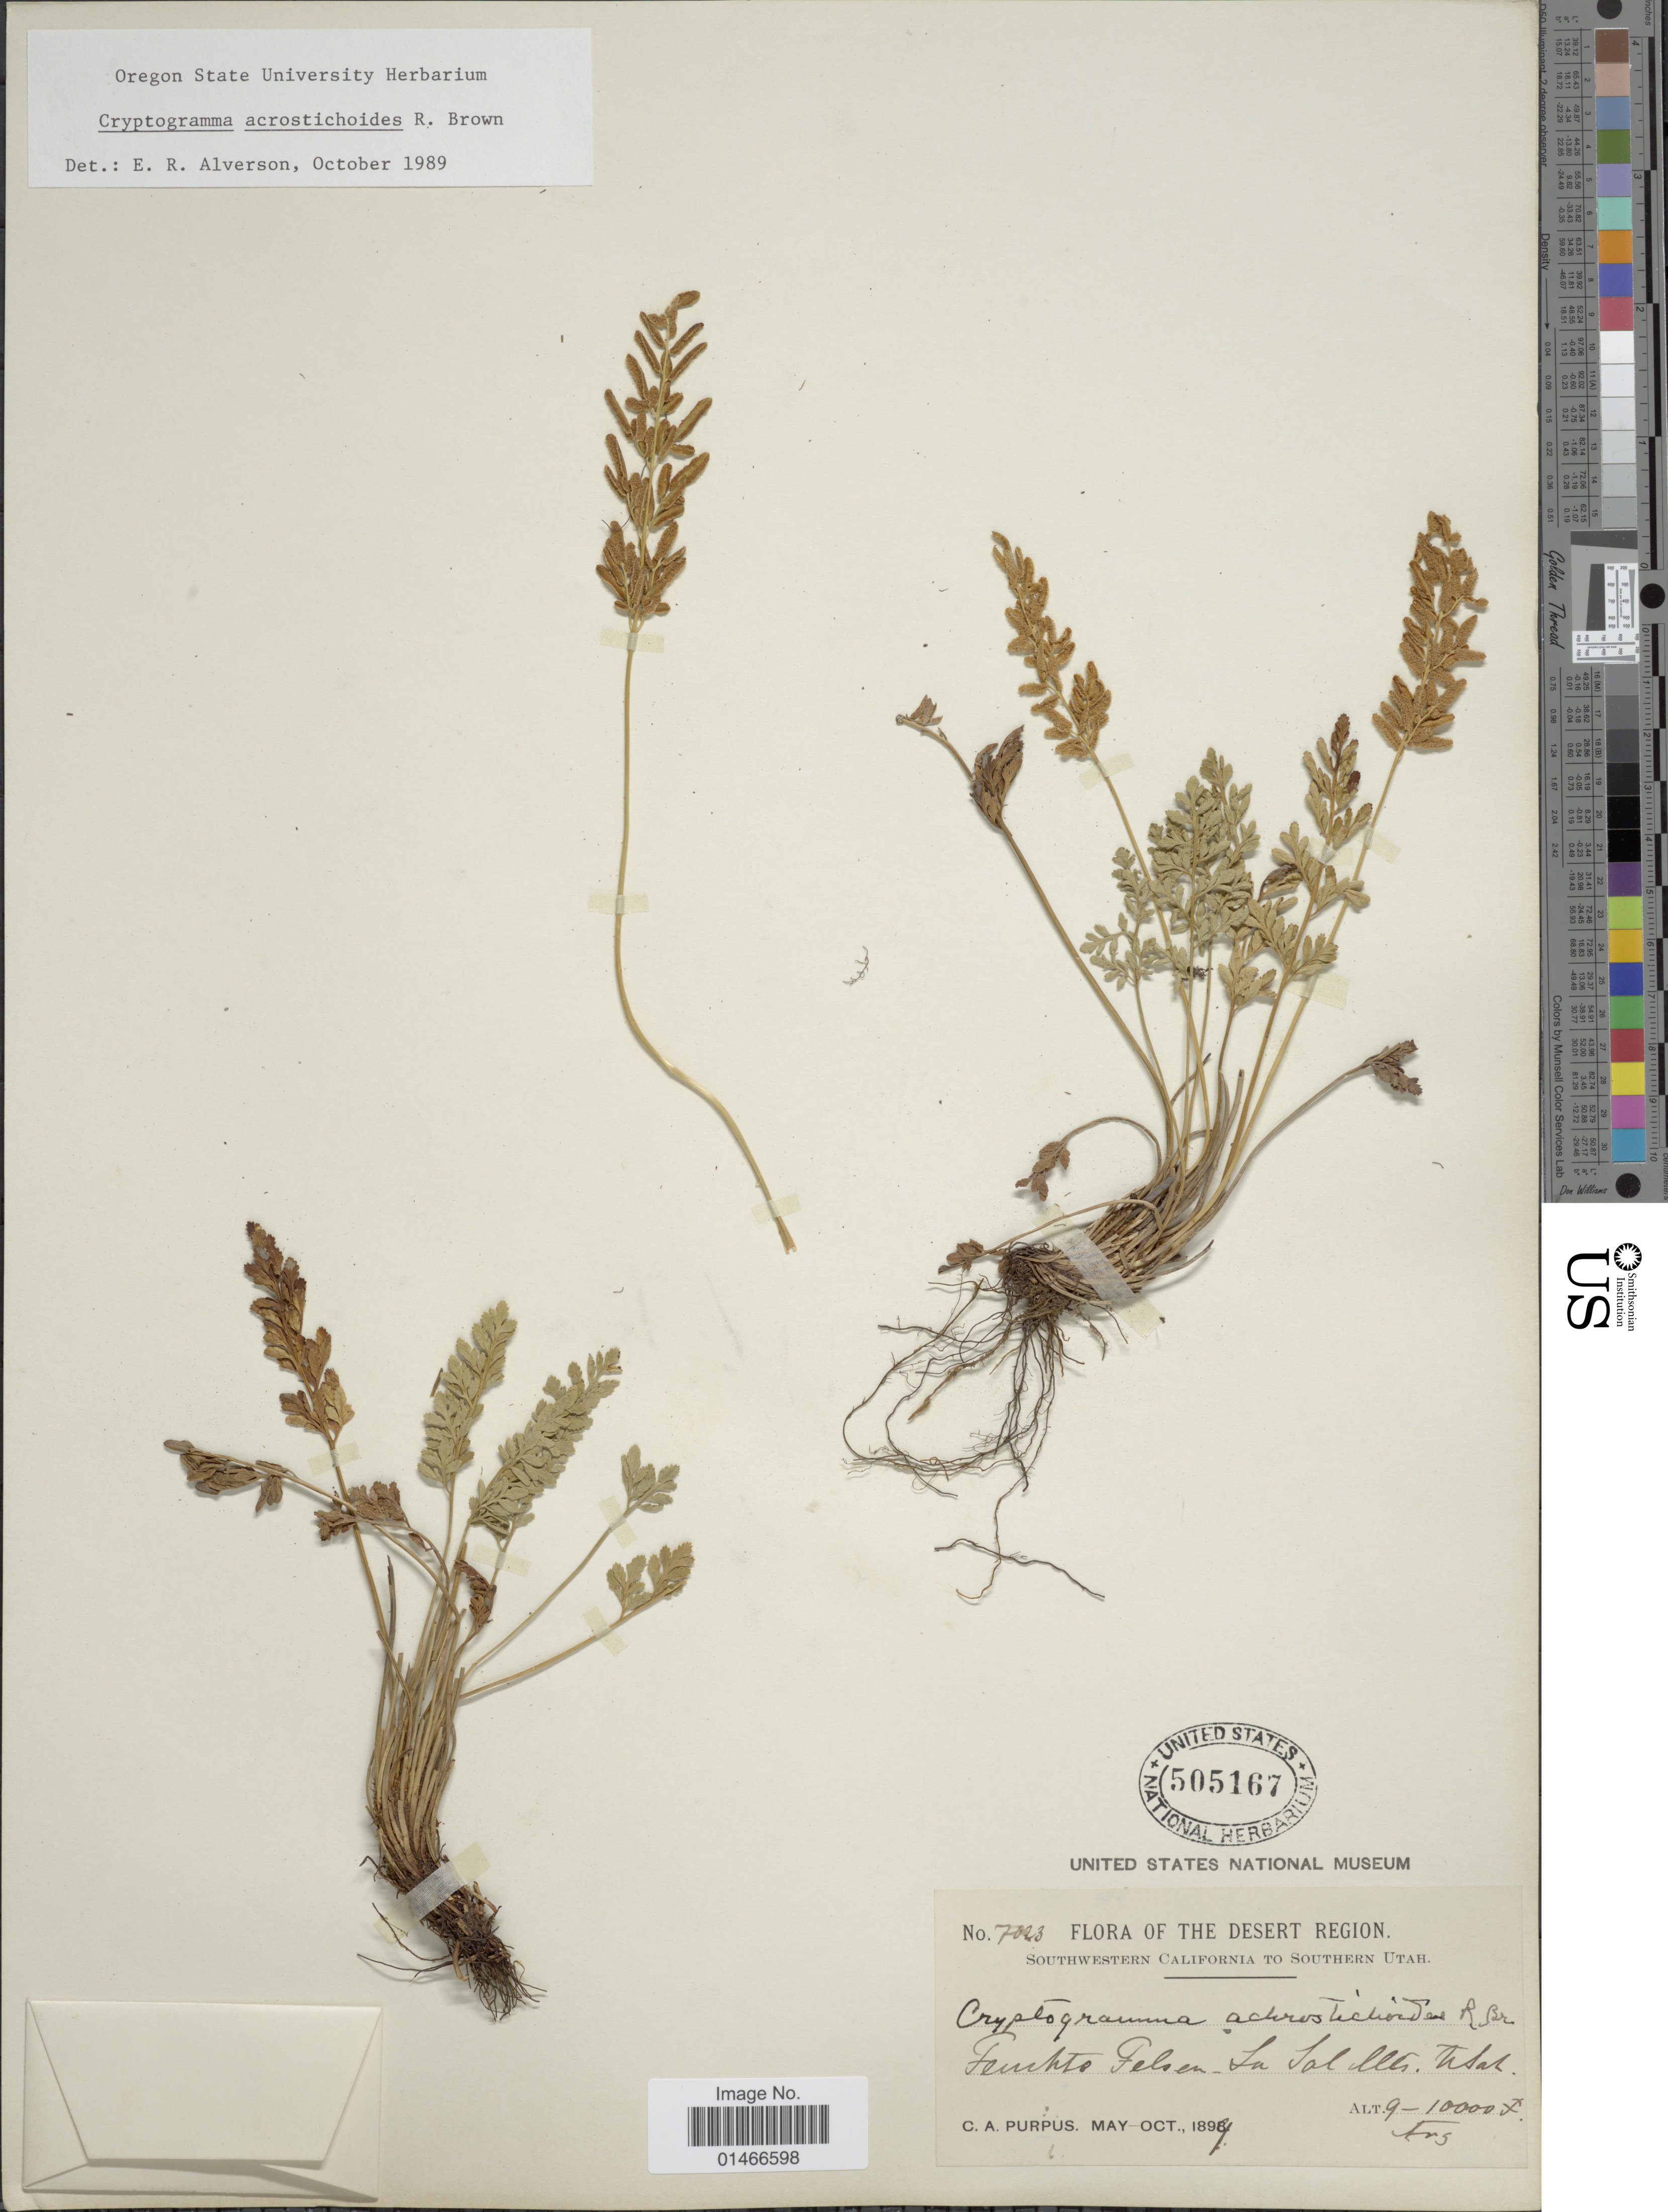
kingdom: Plantae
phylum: Tracheophyta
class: Polypodiopsida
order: Polypodiales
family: Pteridaceae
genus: Cryptogramma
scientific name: Cryptogramma acrostichoides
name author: R. Br.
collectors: C. A. Purpus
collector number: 7023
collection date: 1899-05/1899-10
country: United States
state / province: Utah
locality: The Desert Region. Southwestern California to Southern Utah. Feuchts Felsen - La Sal Mountains. Utah.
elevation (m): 2743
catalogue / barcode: US 505167